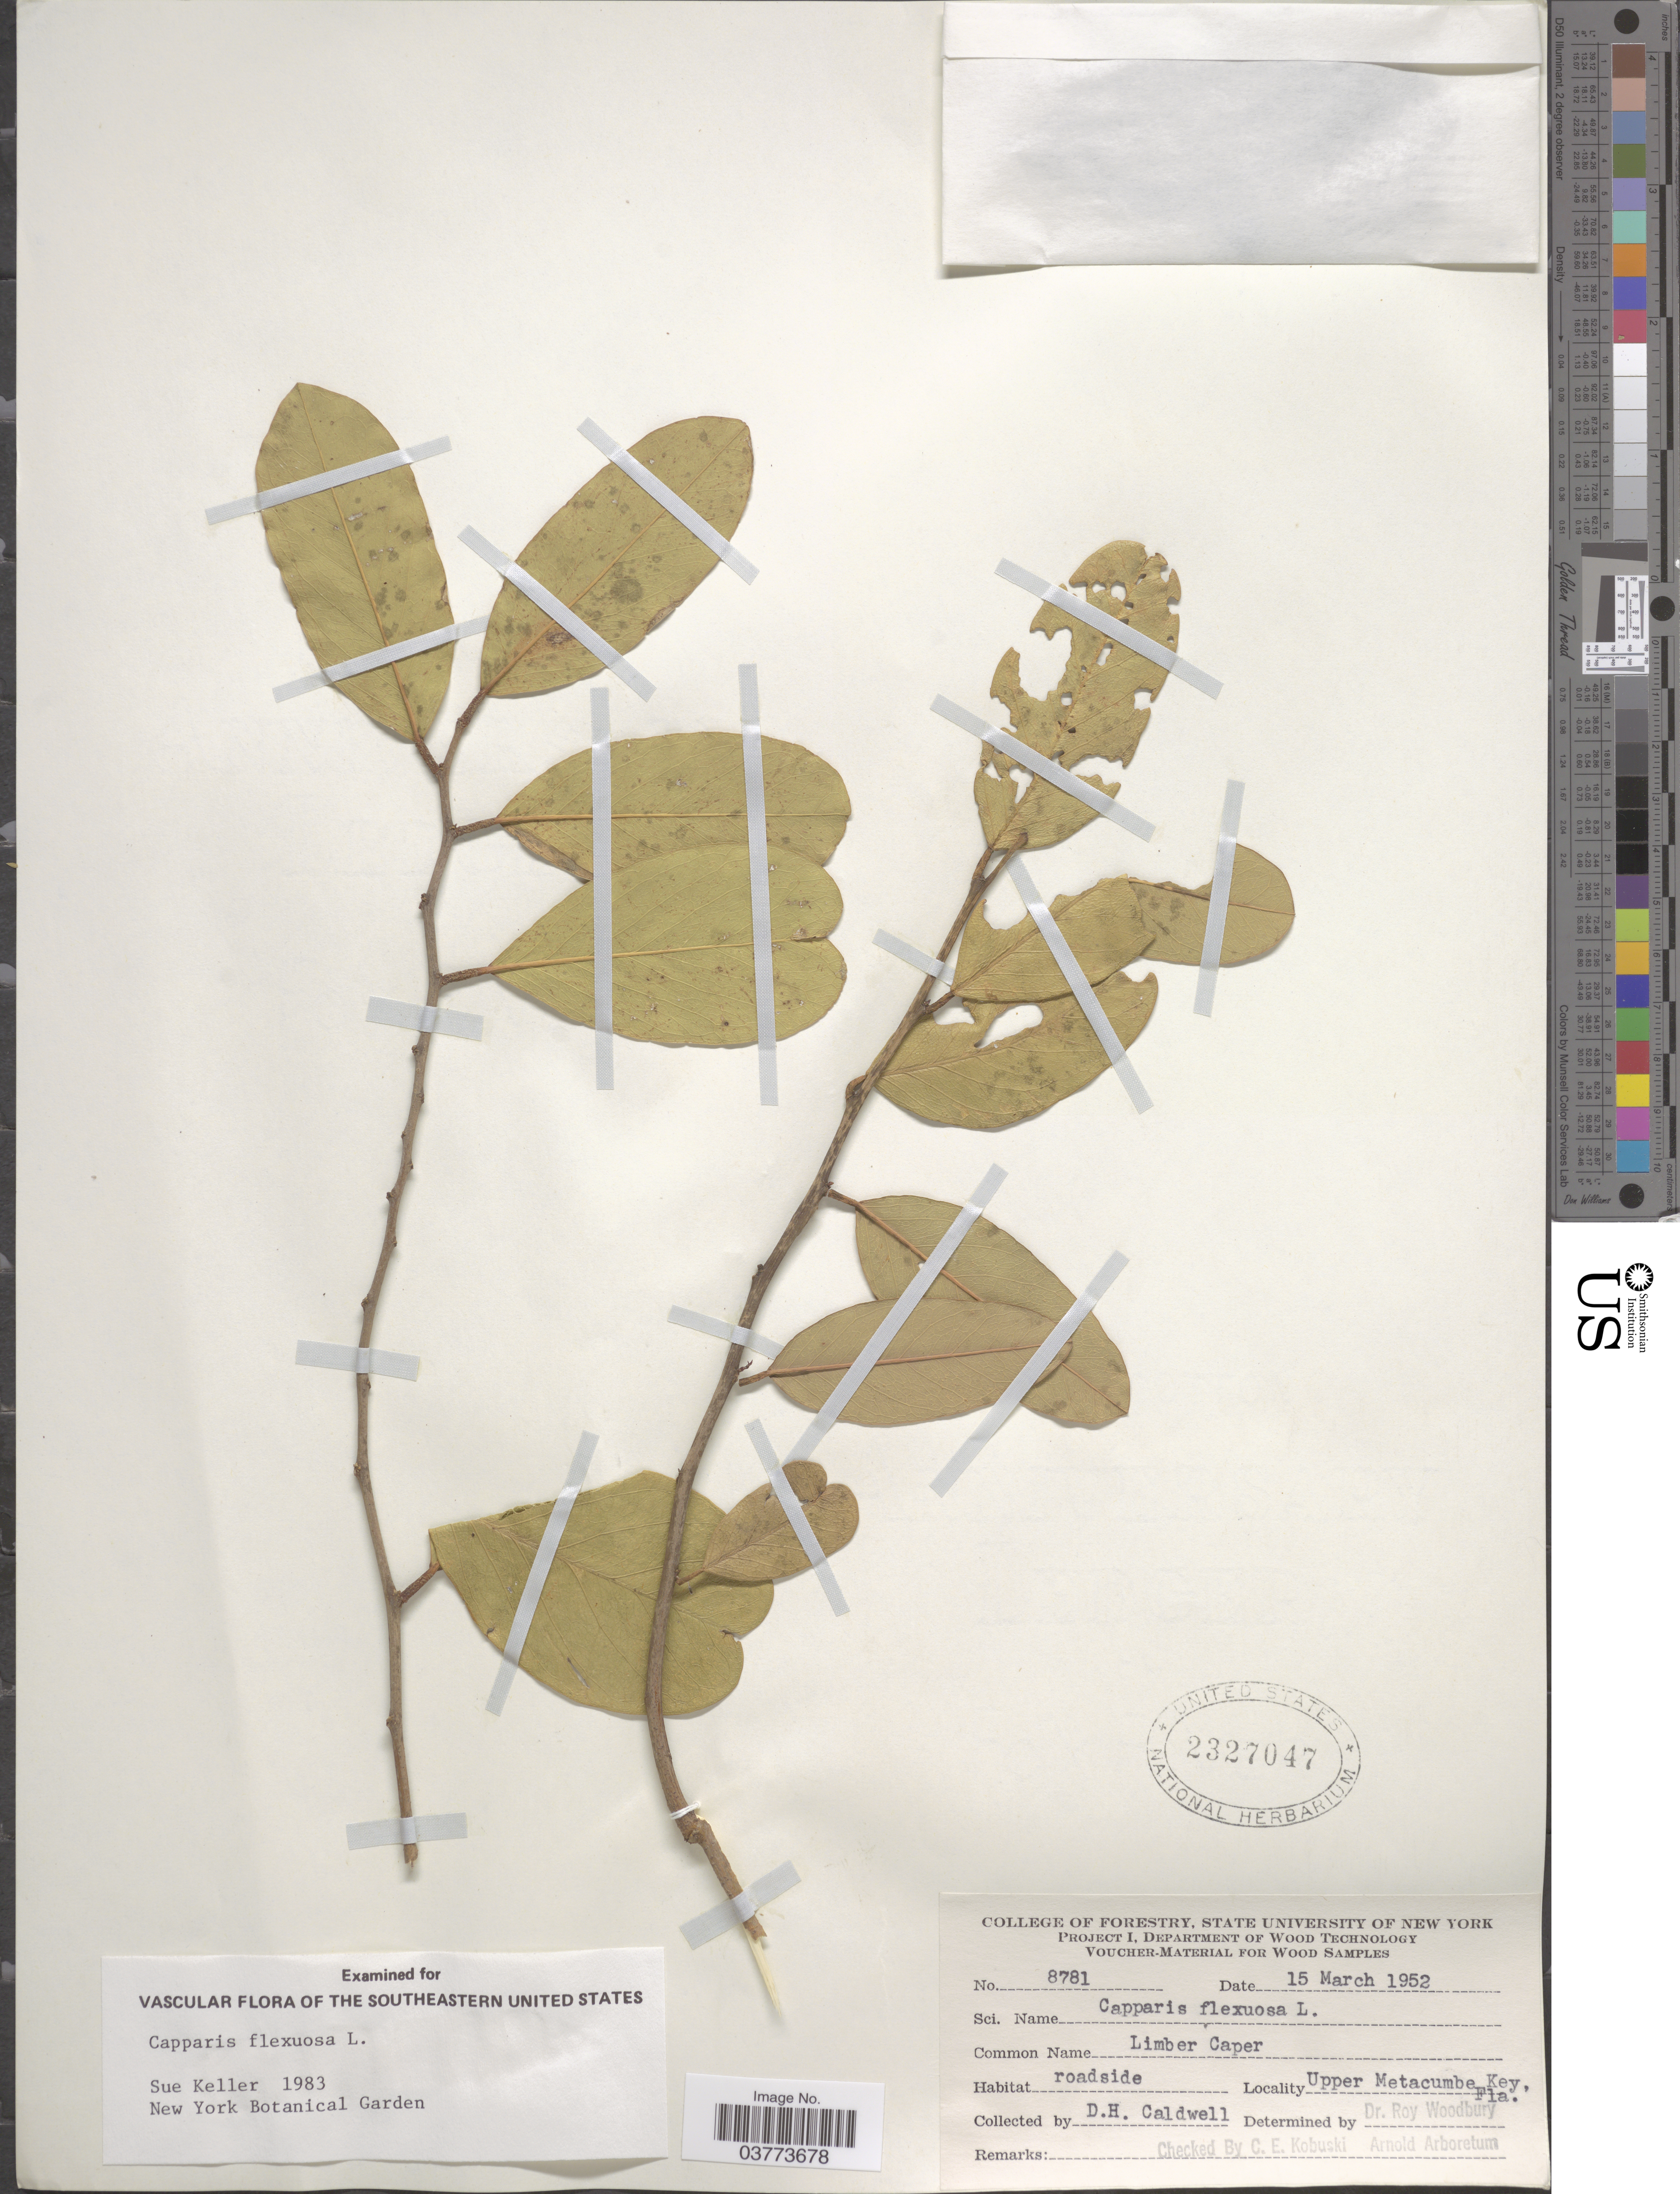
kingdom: Plantae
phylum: Tracheophyta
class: Magnoliopsida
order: Brassicales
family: Capparaceae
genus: Cynophalla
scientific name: Cynophalla flexuosa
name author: (L.) J. Presl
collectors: D. H. Caldwell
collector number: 8781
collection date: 1952-03-15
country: United States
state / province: Florida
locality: Upper Metacumbe Key.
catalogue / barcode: US 2327047